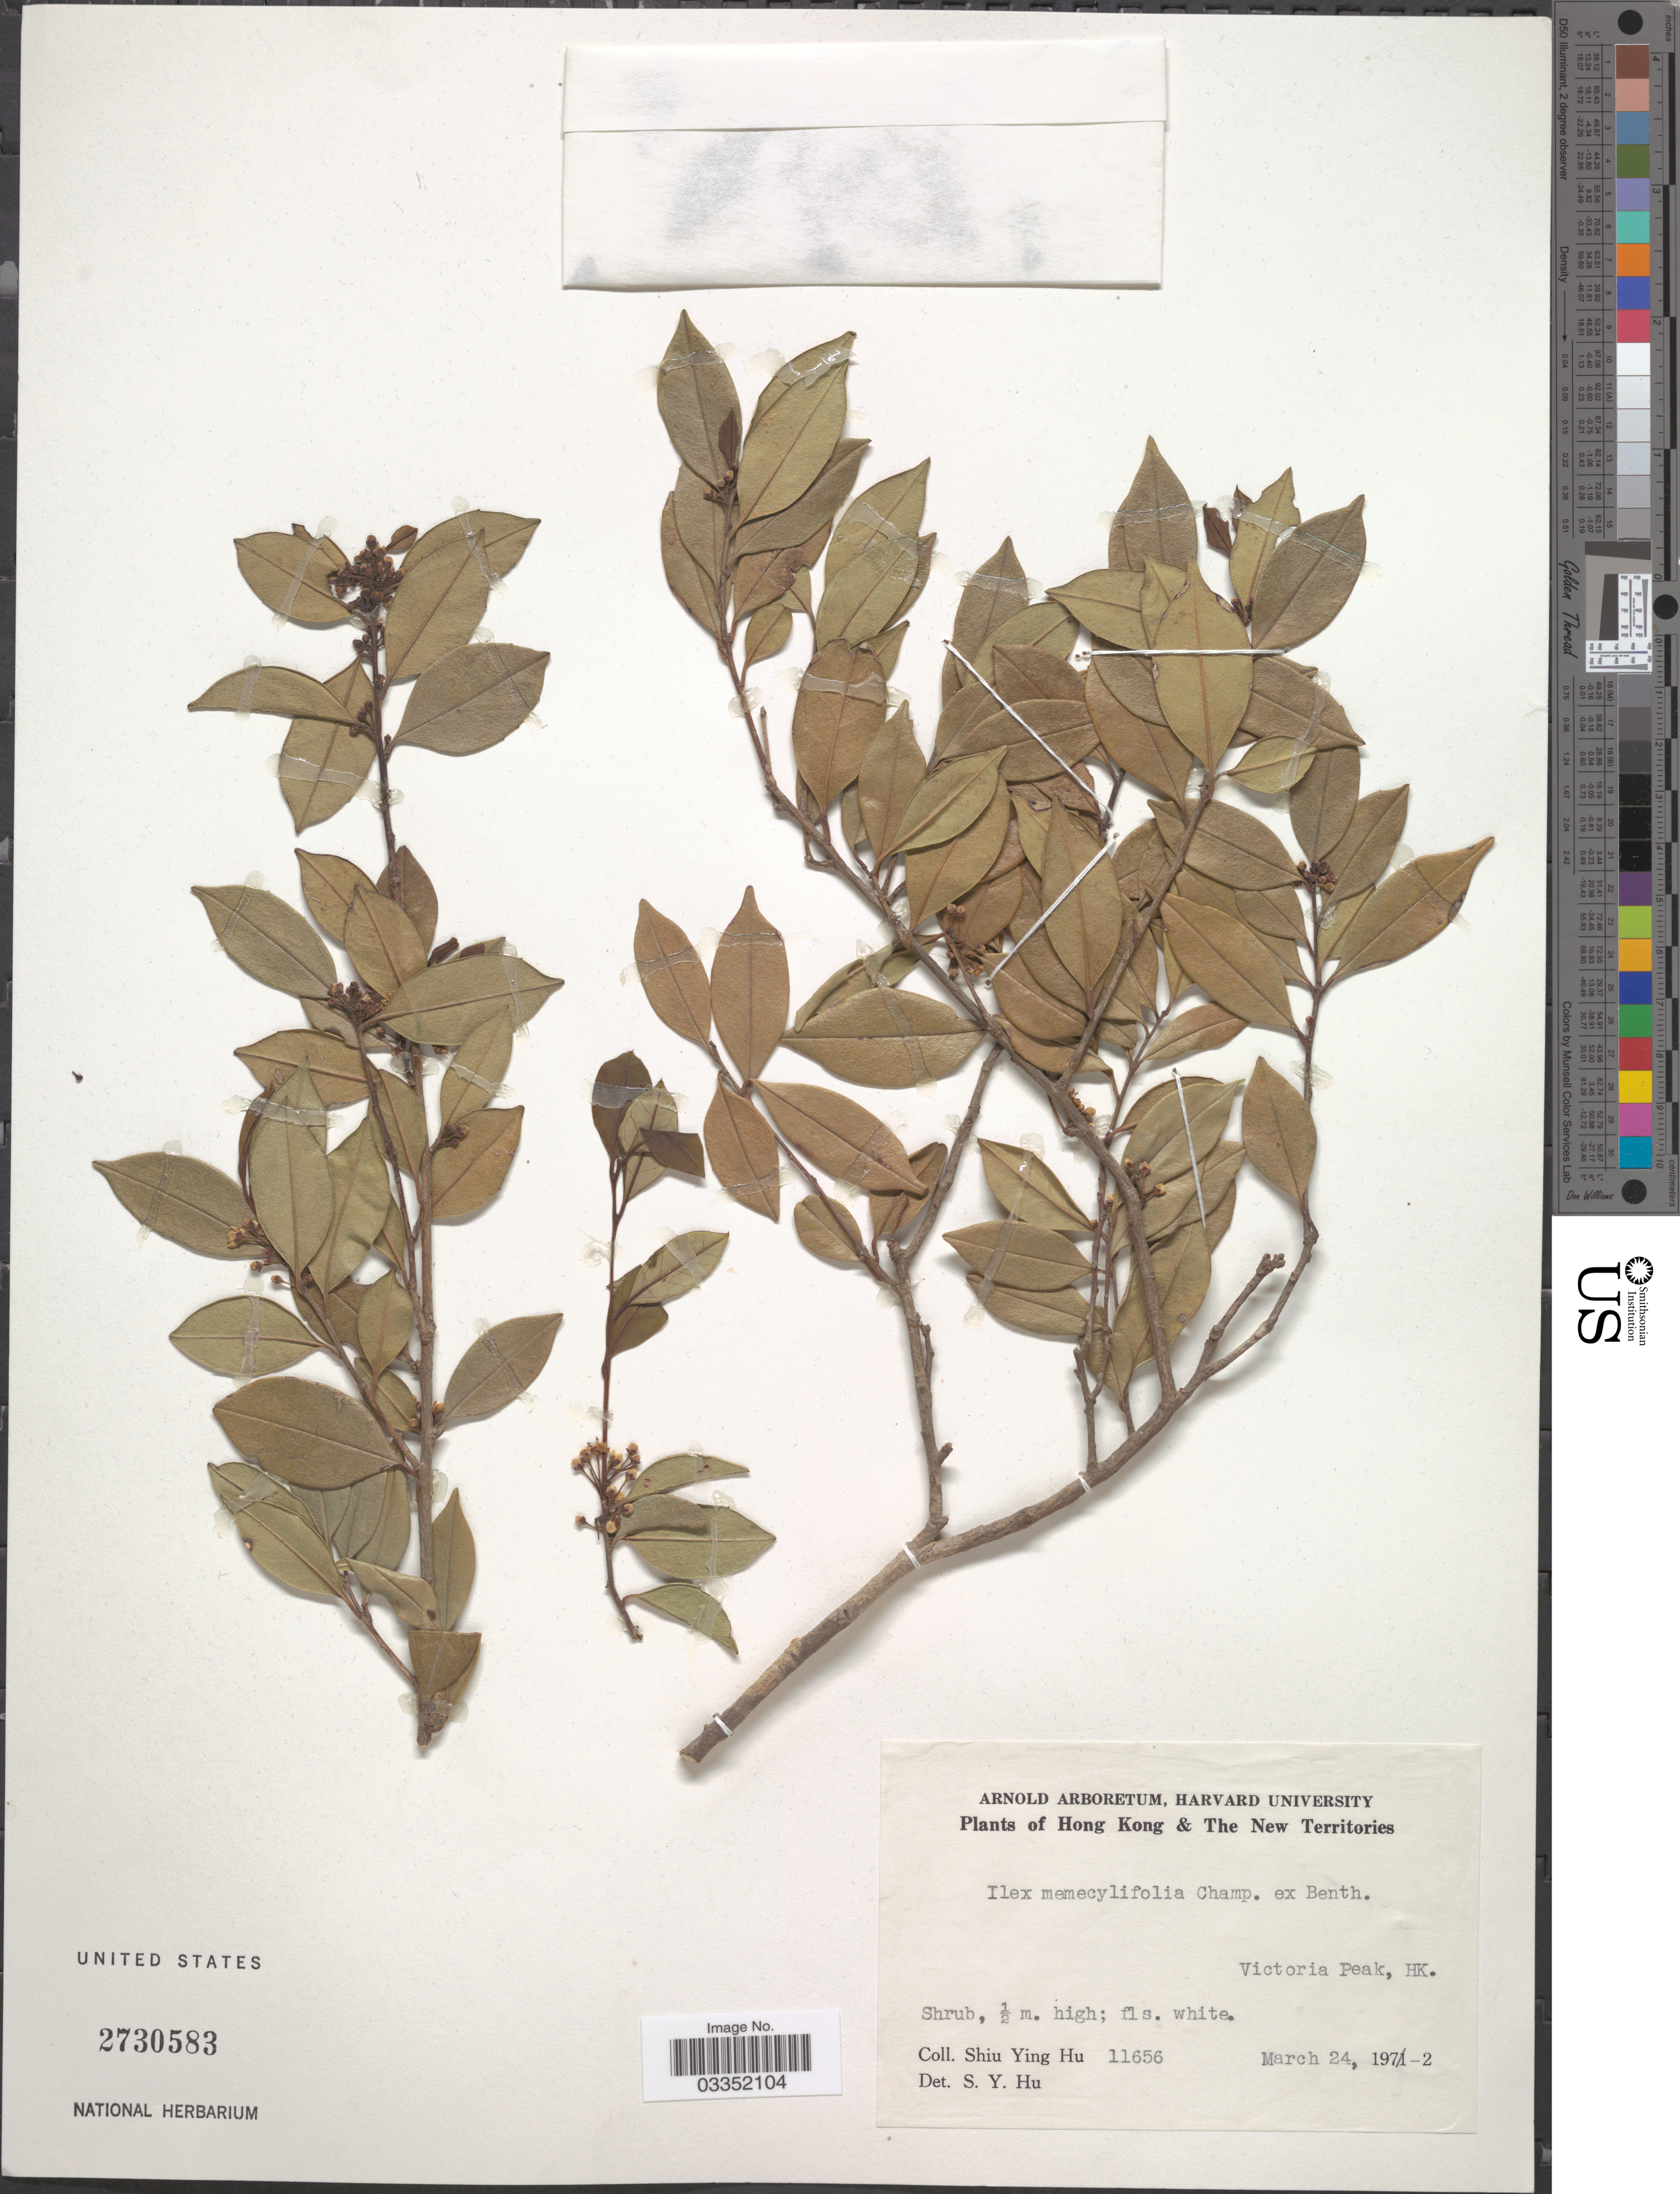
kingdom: Plantae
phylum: Tracheophyta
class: Magnoliopsida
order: Aquifoliales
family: Aquifoliaceae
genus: Ilex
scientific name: Ilex memecylifolia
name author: Champ. ex Benth.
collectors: S. Y. Hu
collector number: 11656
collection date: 1972-03-24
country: China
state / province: Hong Kong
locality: The New Territories. Victoria Peak.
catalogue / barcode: US 2730583